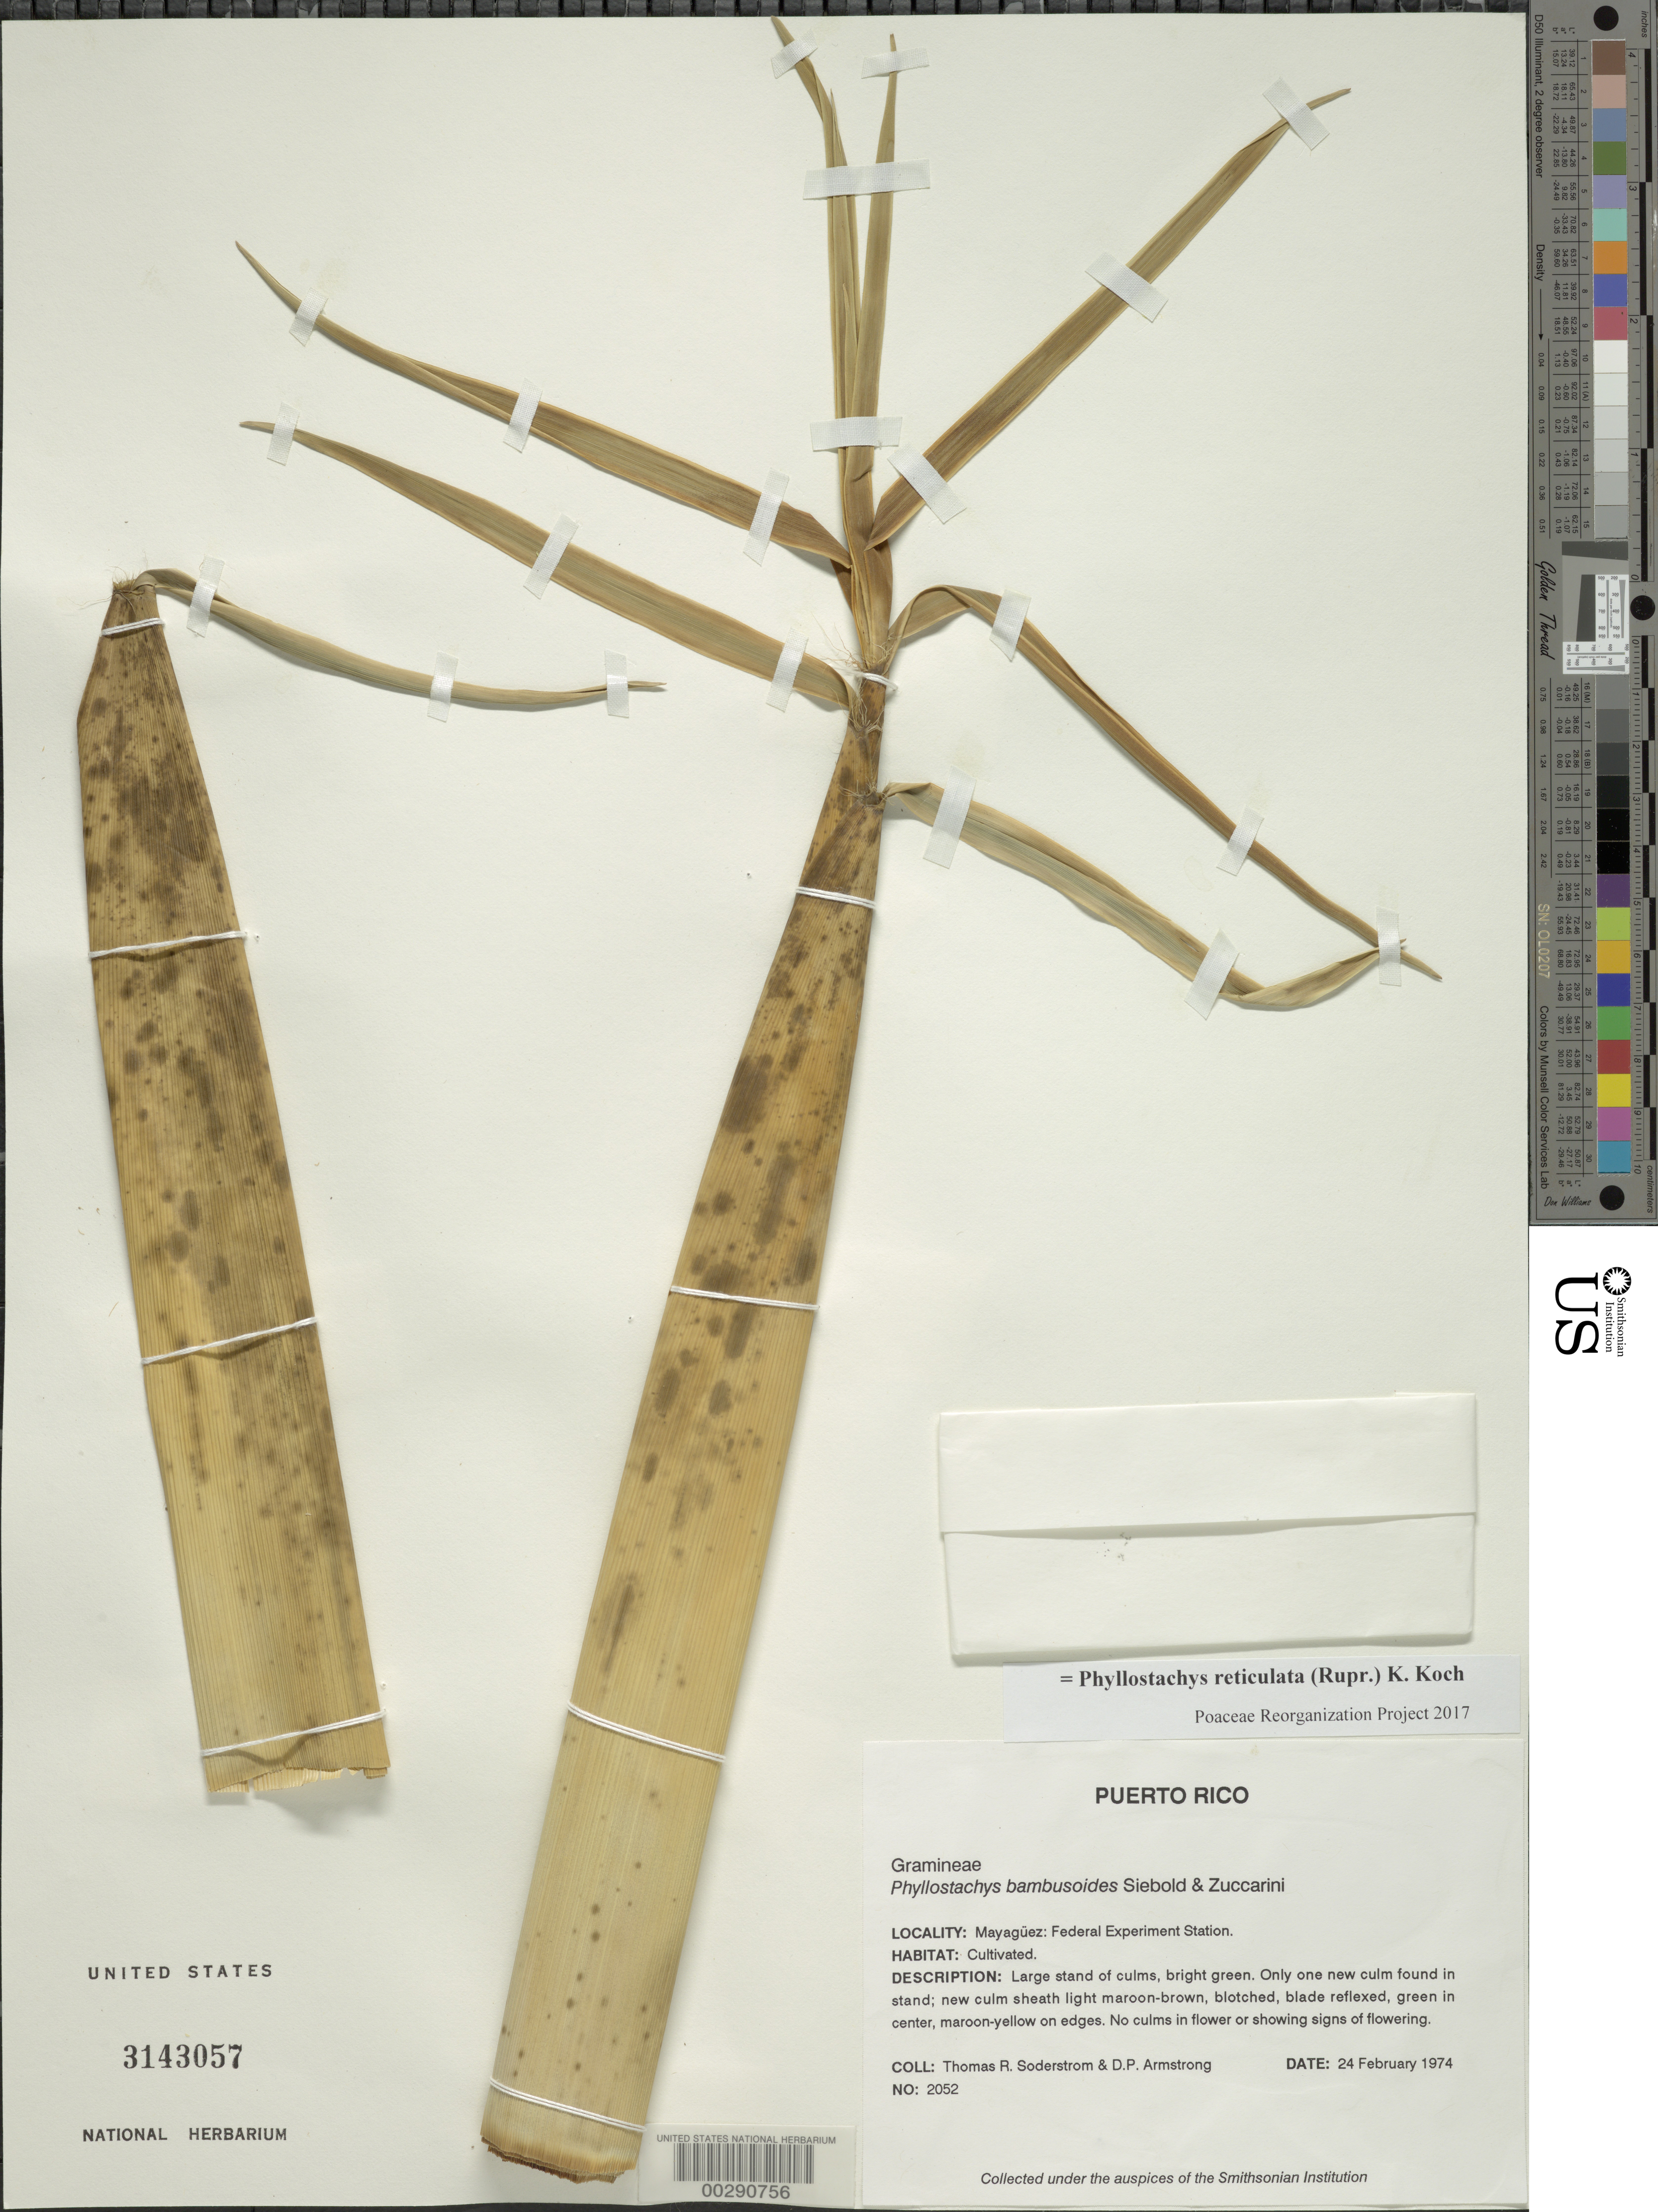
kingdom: Plantae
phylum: Tracheophyta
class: Liliopsida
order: Poales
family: Poaceae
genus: Phyllostachys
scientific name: Phyllostachys reticulata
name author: (Rupr.) K. Koch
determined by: Poaceae Reorganization Project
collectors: T. R. Soderstrom & D. P. Armstrong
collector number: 2052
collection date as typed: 24 Feb 1974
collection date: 1974-02-24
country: Puerto Rico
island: Greater Antilles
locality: Mayaguez: federal experiment station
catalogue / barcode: US 3143057